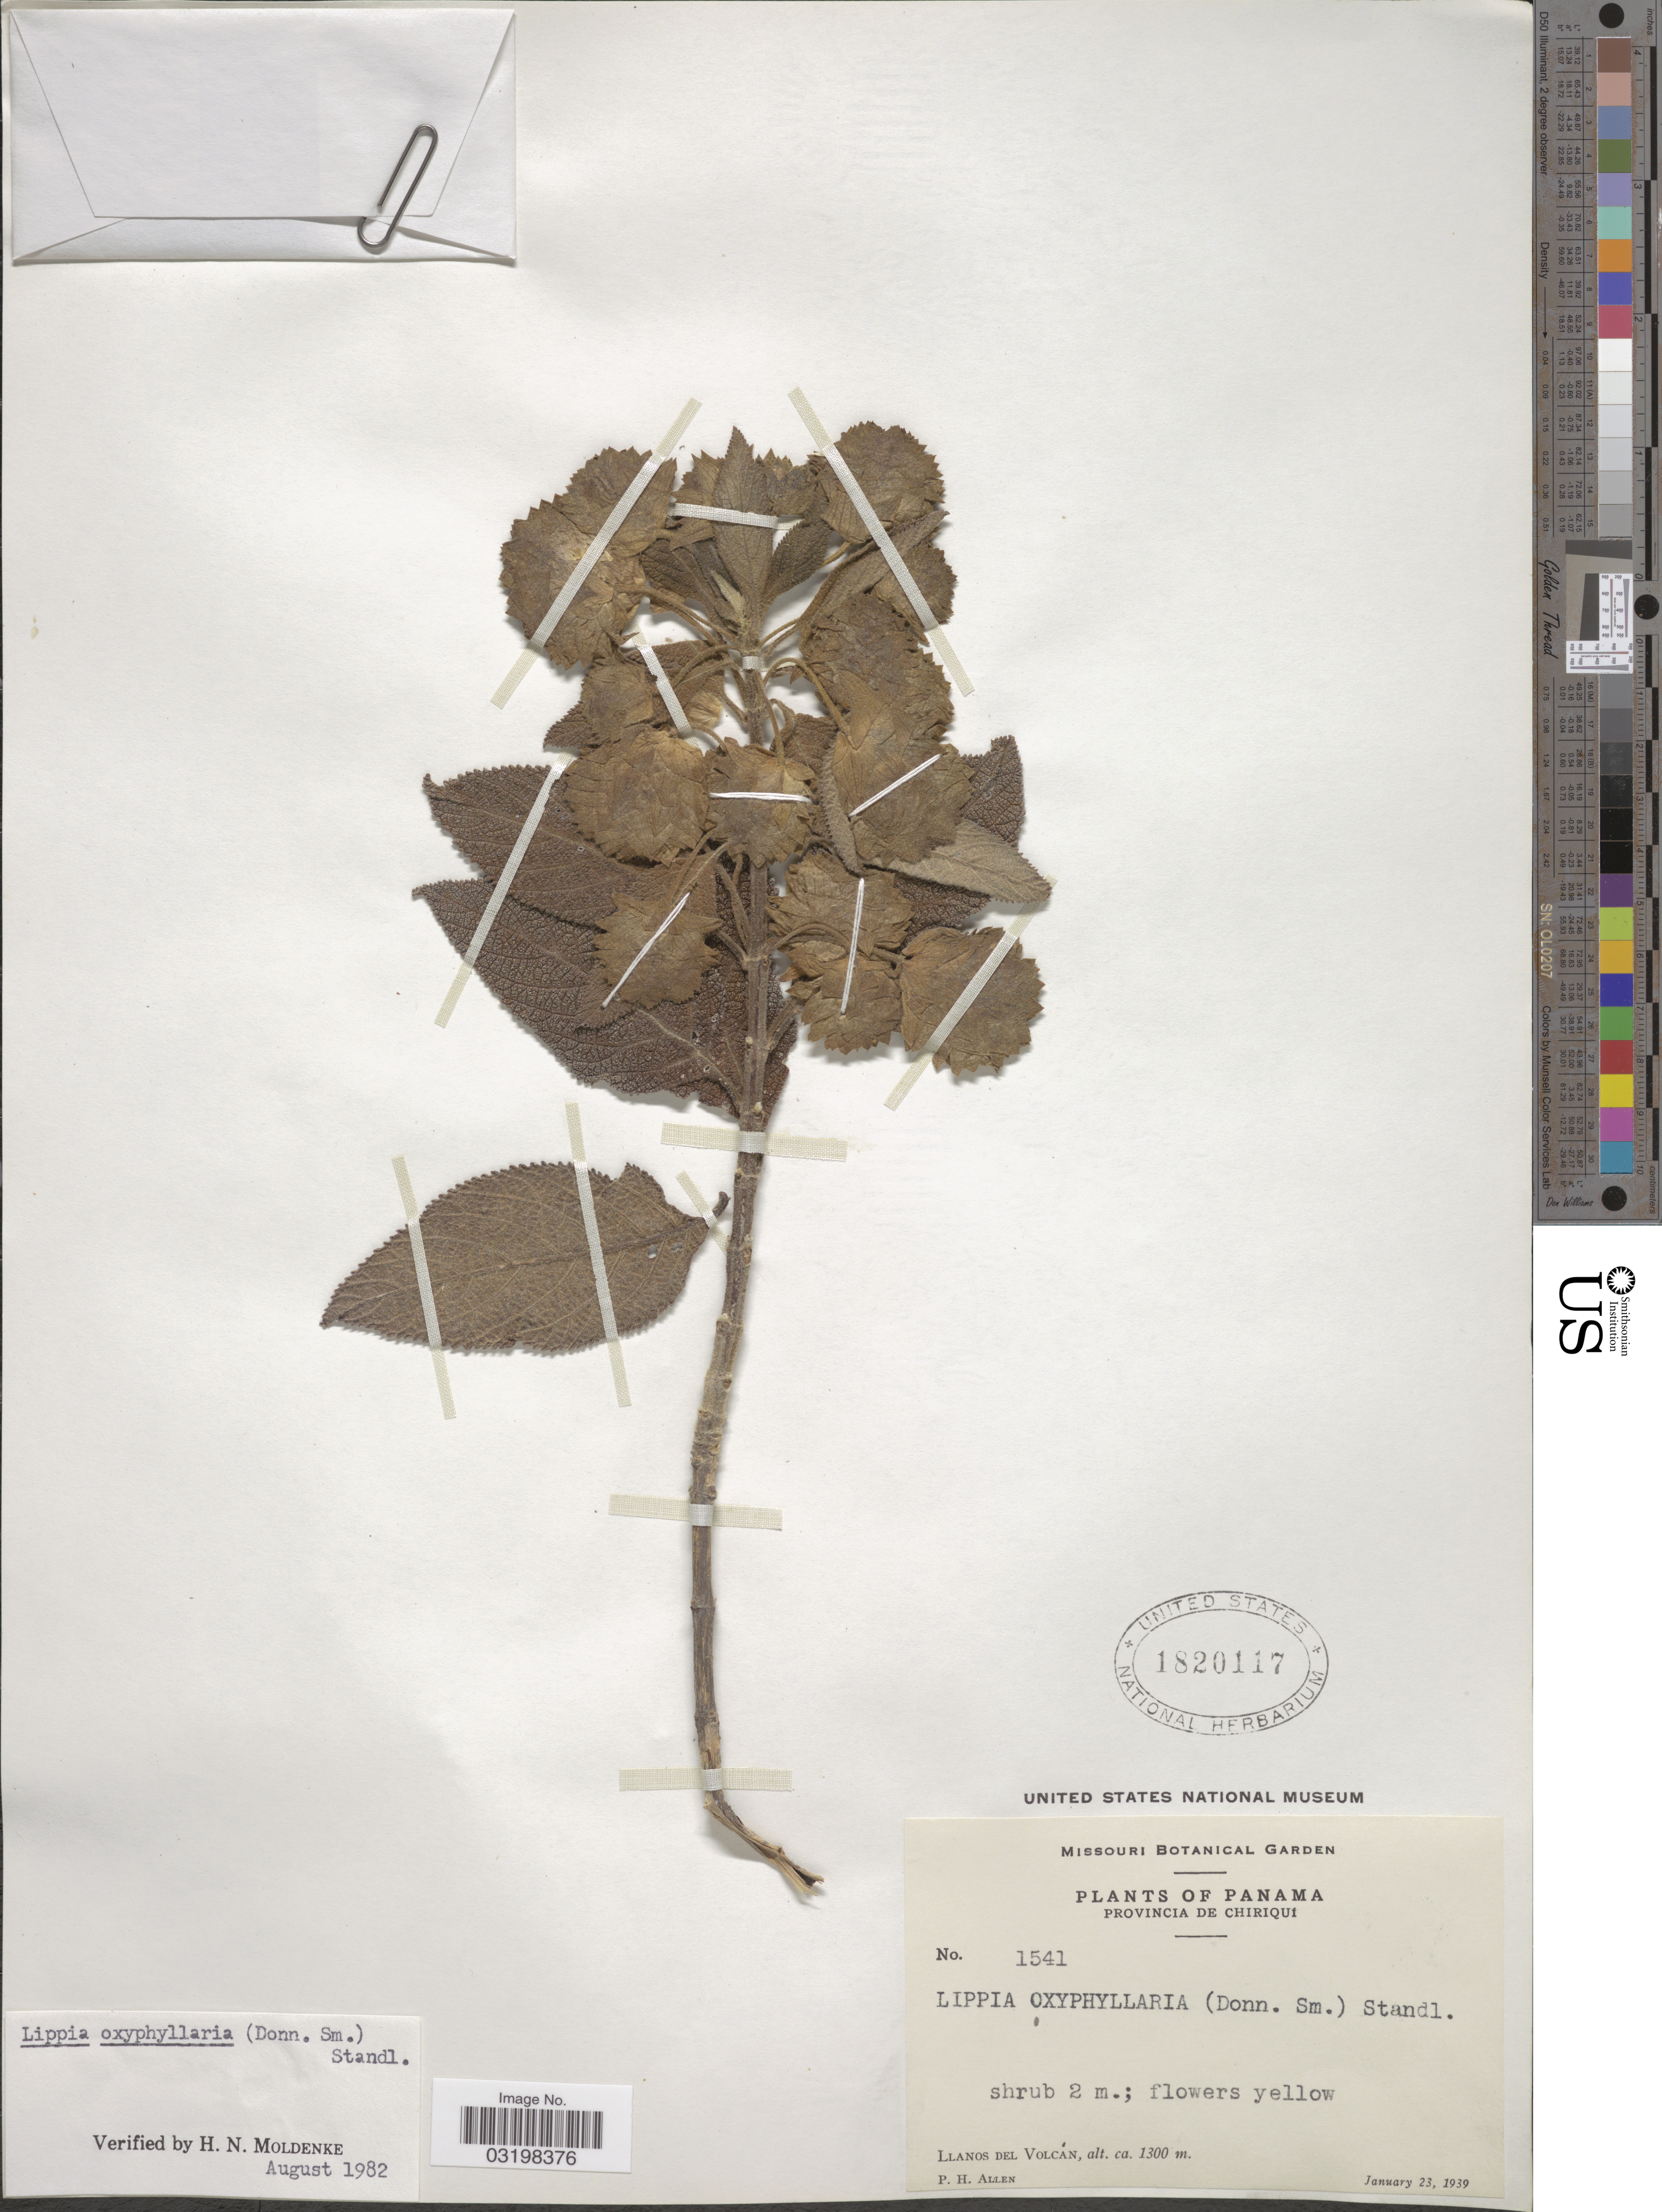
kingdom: Plantae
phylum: Tracheophyta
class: Magnoliopsida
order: Lamiales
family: Verbenaceae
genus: Lippia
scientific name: Lippia oxyphyllaria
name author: (Donn. Sm.) Standl.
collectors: P. H. Allen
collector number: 1541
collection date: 1939-01-23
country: Panama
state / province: Chiriqui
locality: Llanos del Volcán.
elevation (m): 1300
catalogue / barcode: US 1820117